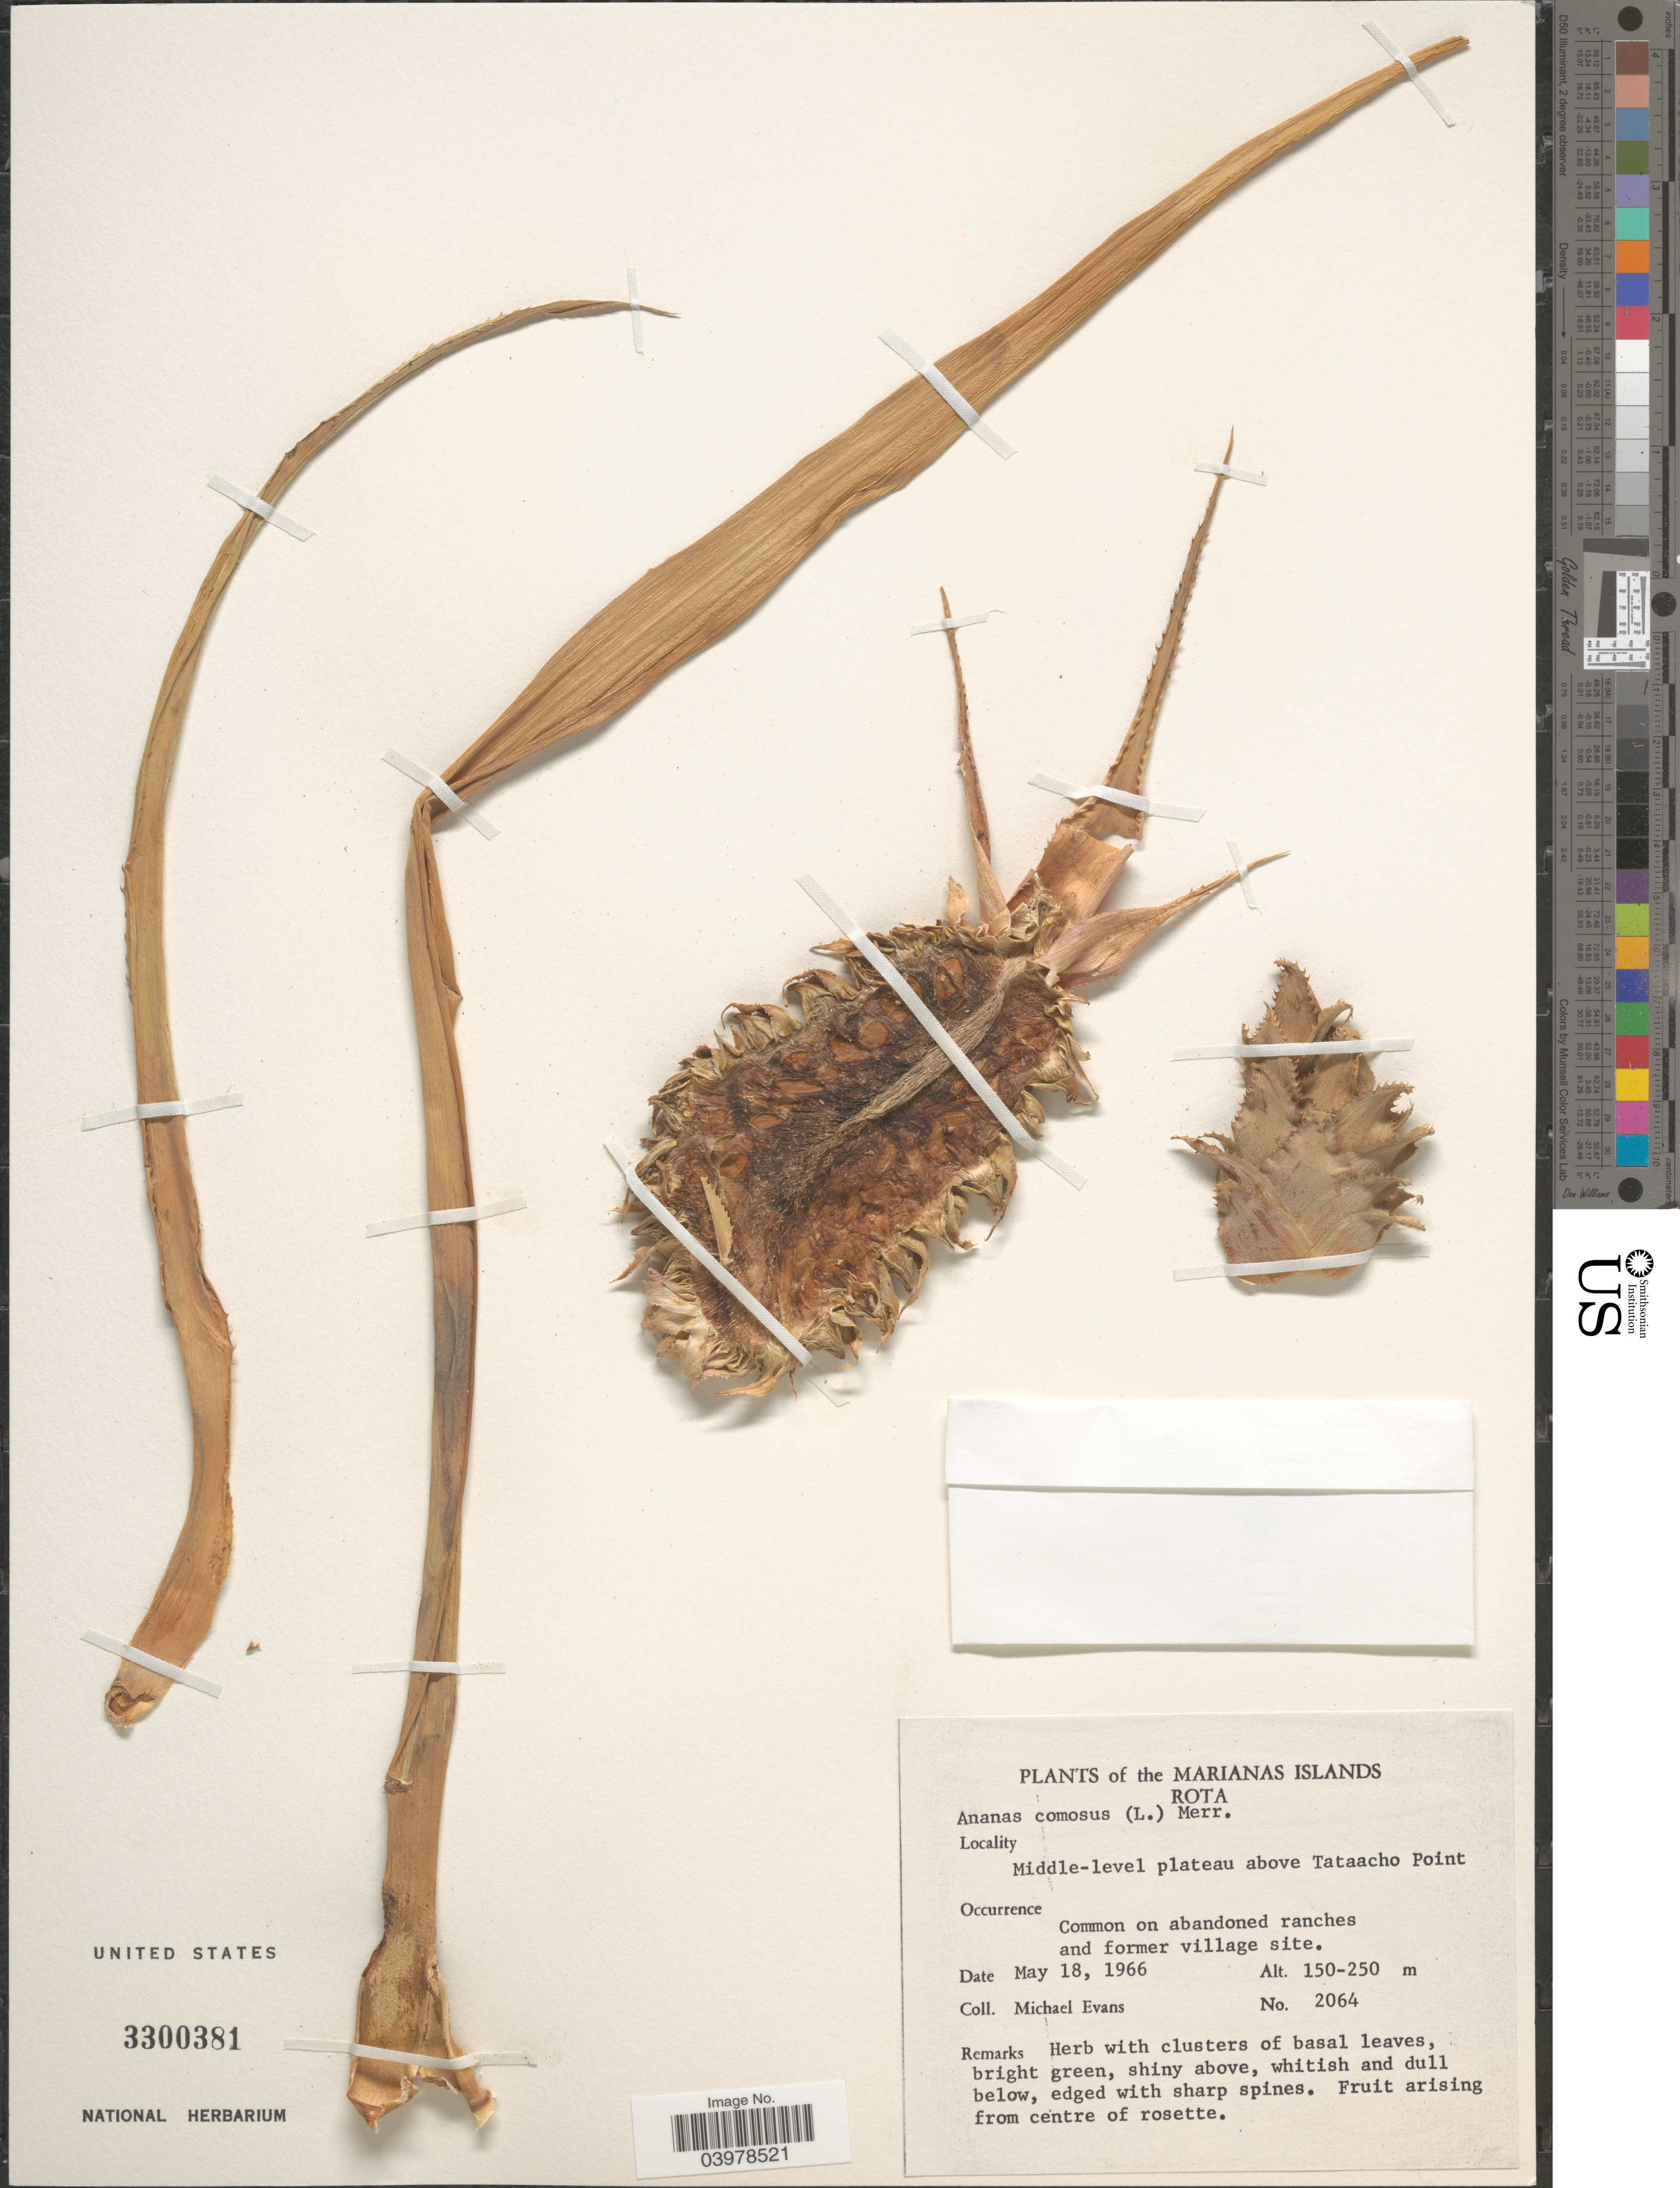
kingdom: Plantae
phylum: Tracheophyta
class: Liliopsida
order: Poales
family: Bromeliaceae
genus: Ananas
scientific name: Ananas comosus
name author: (L.) Merr.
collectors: M. Evans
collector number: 2064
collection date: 1966-05-18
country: Northern Mariana Islands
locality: Marianas Islands. Rota. Middle-level plateau above Tataacho Point.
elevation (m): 150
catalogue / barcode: US 3300381